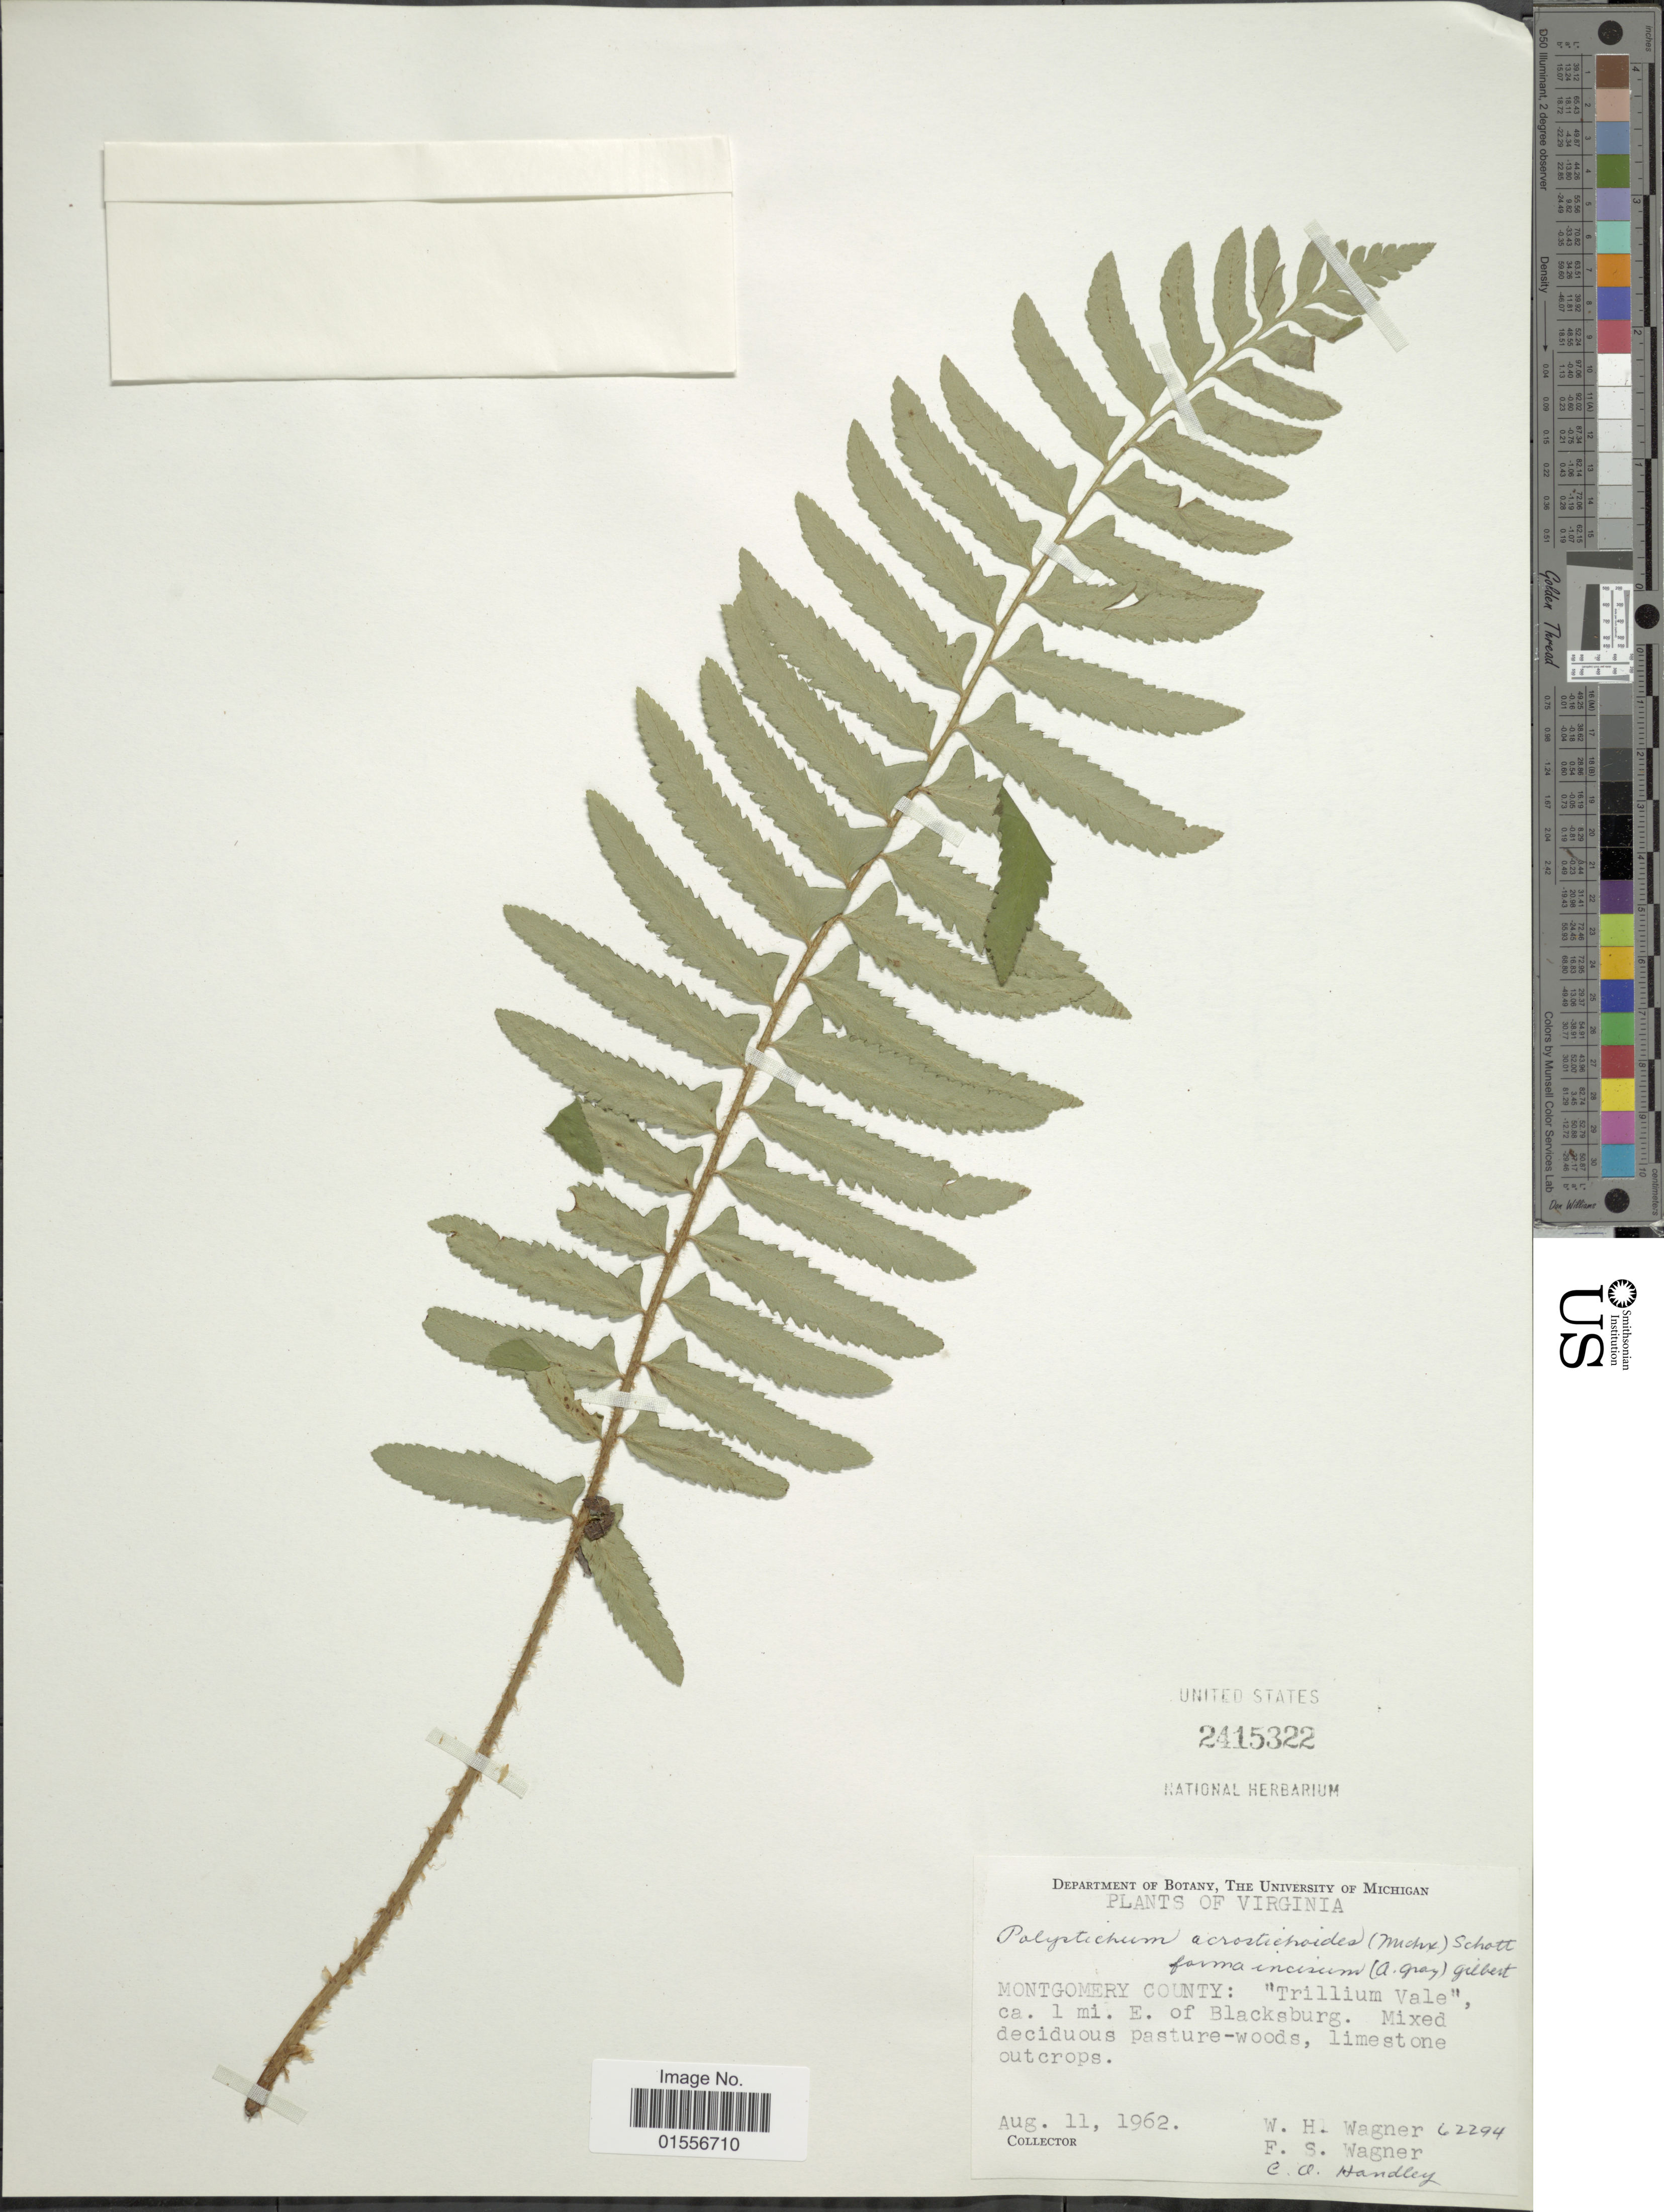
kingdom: Plantae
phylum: Tracheophyta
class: Polypodiopsida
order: Polypodiales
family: Dryopteridaceae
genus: Polystichum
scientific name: Polystichum acrostichoides f. incisum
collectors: W. H. Wagner, F. S. Wagner & C. O. Handley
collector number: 62294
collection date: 1962-08-11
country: United States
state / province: Virginia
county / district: Montgomery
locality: Montgomery County: "Trillium Vale", ca. 1 mi. E. of Blacksburg.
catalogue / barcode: US 2415322